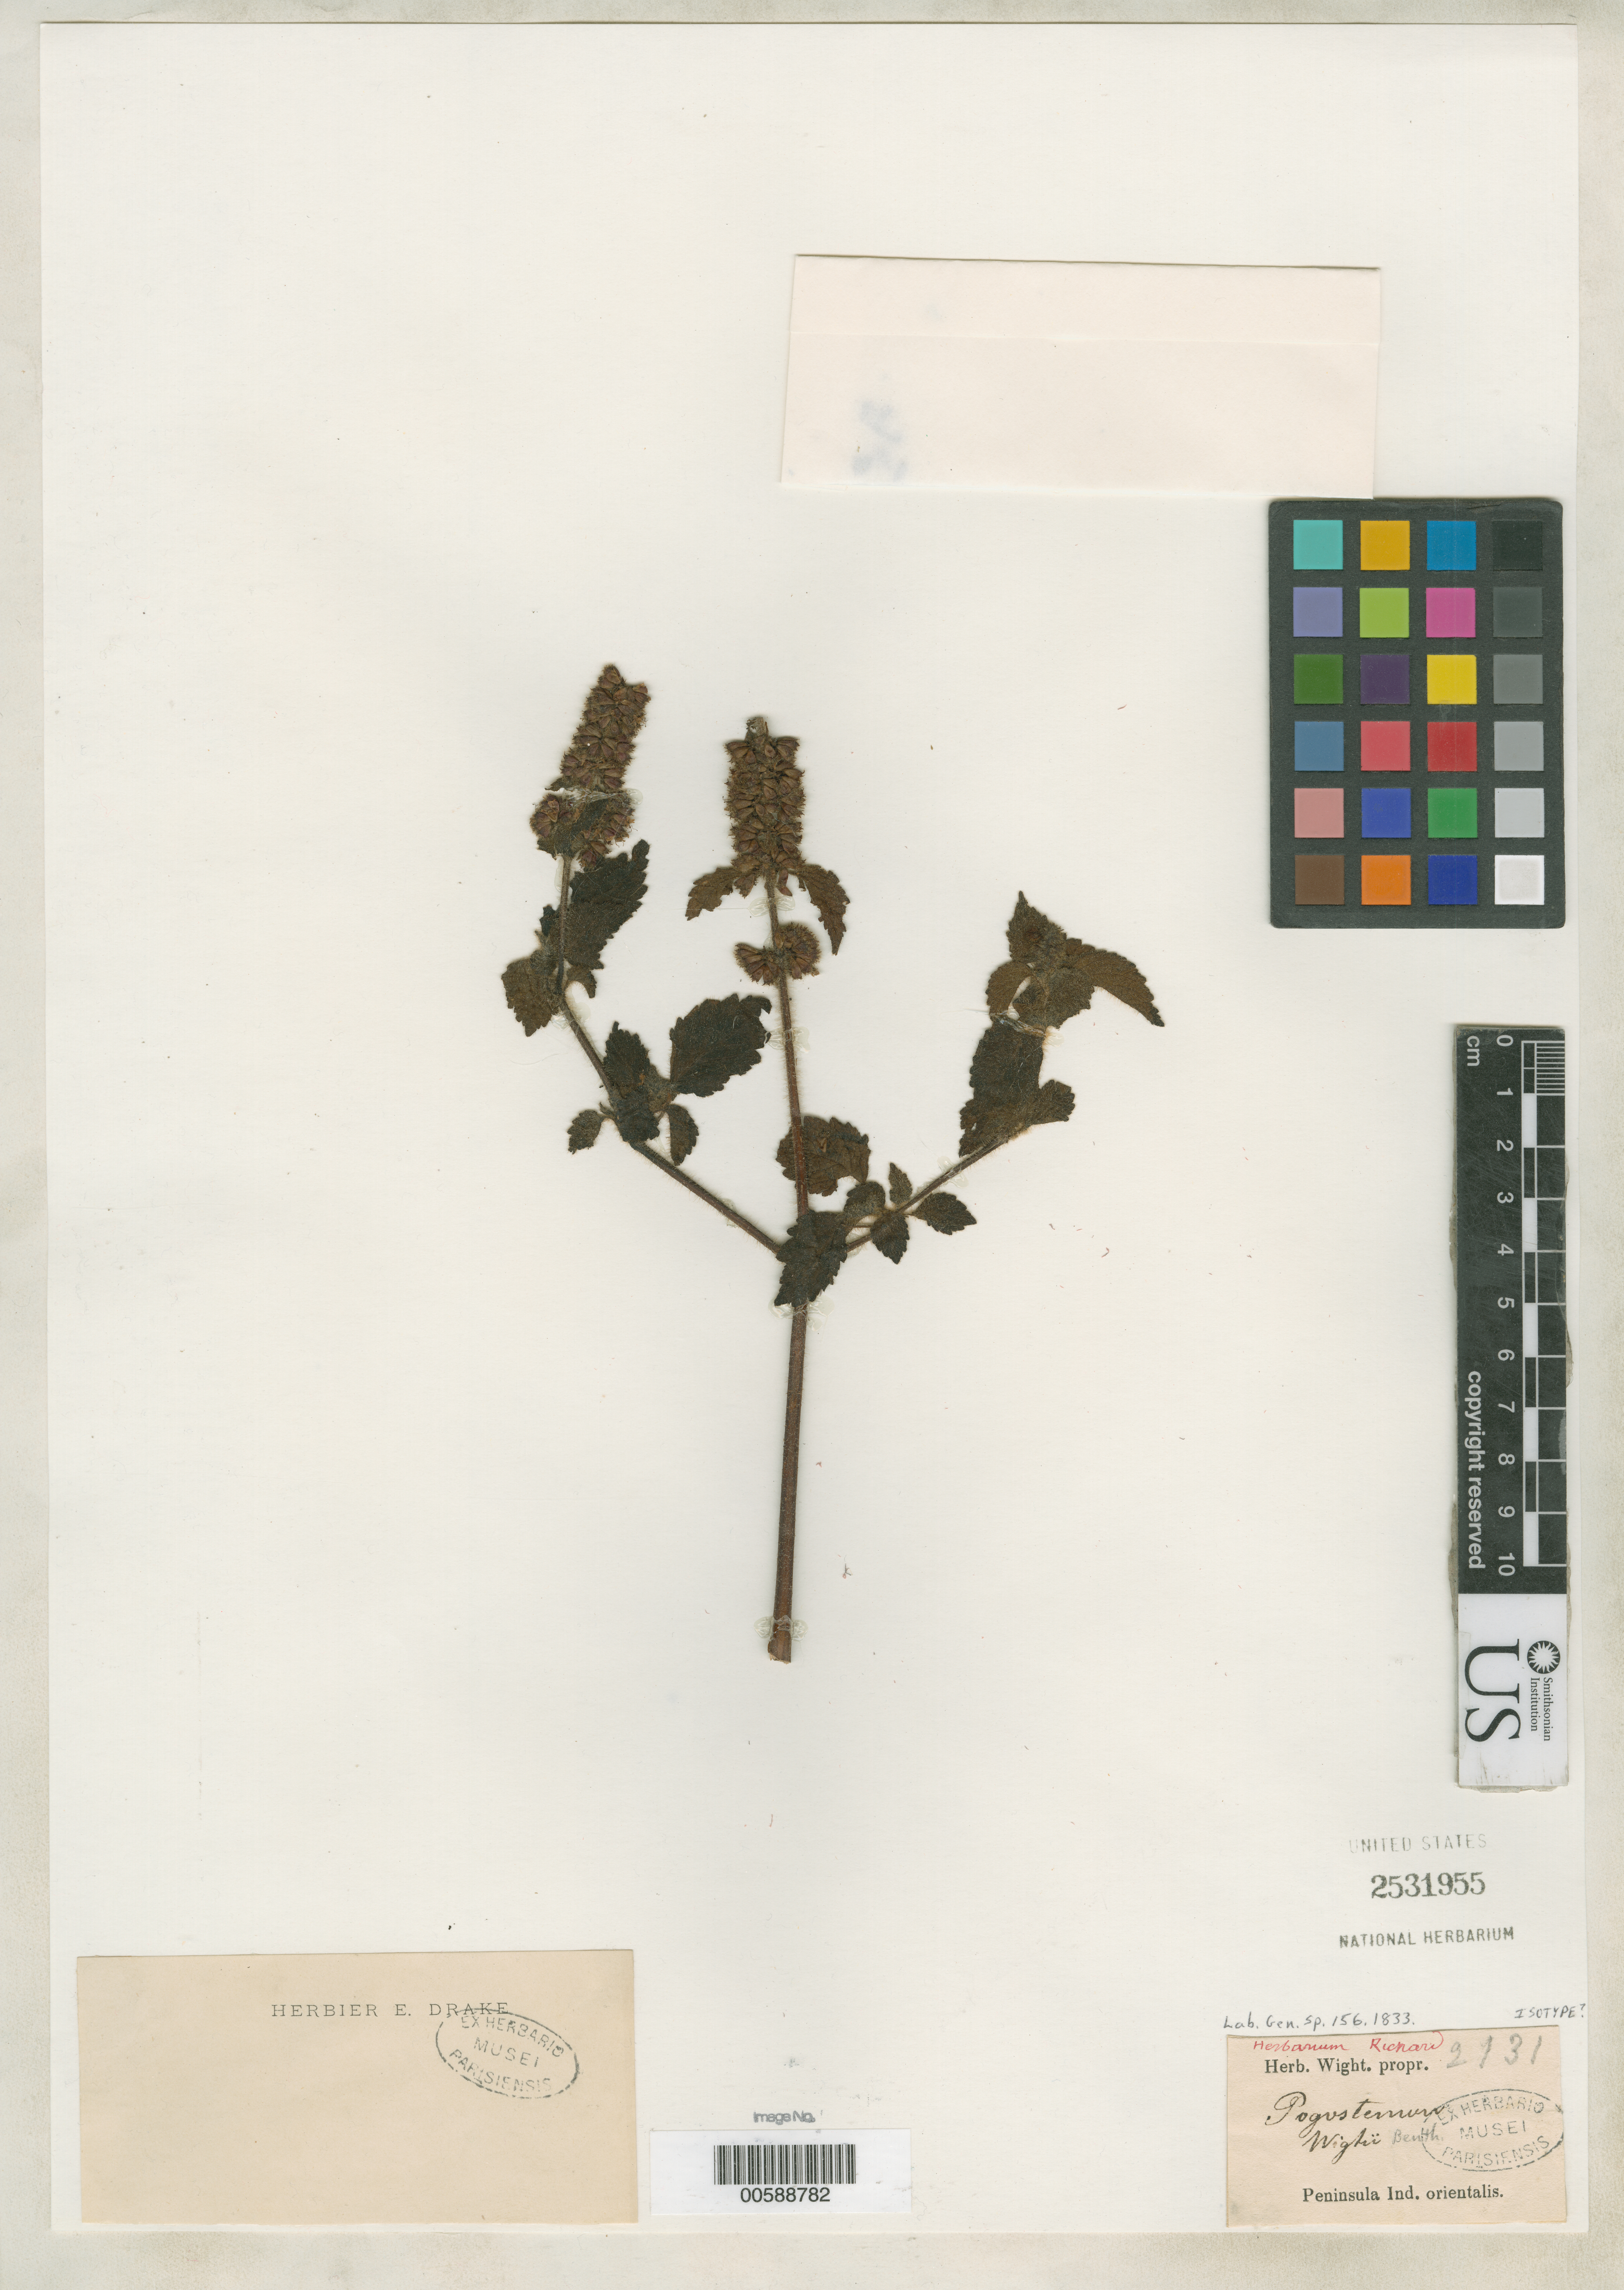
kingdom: Plantae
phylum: Tracheophyta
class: Magnoliopsida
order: Lamiales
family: Lamiaceae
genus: Pogostemon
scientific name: Pogostemon wightii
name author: Benth.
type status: Possible Isotype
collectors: R. Wight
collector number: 2131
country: India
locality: Peninsula Ind. orientalis.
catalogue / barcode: US 2531955